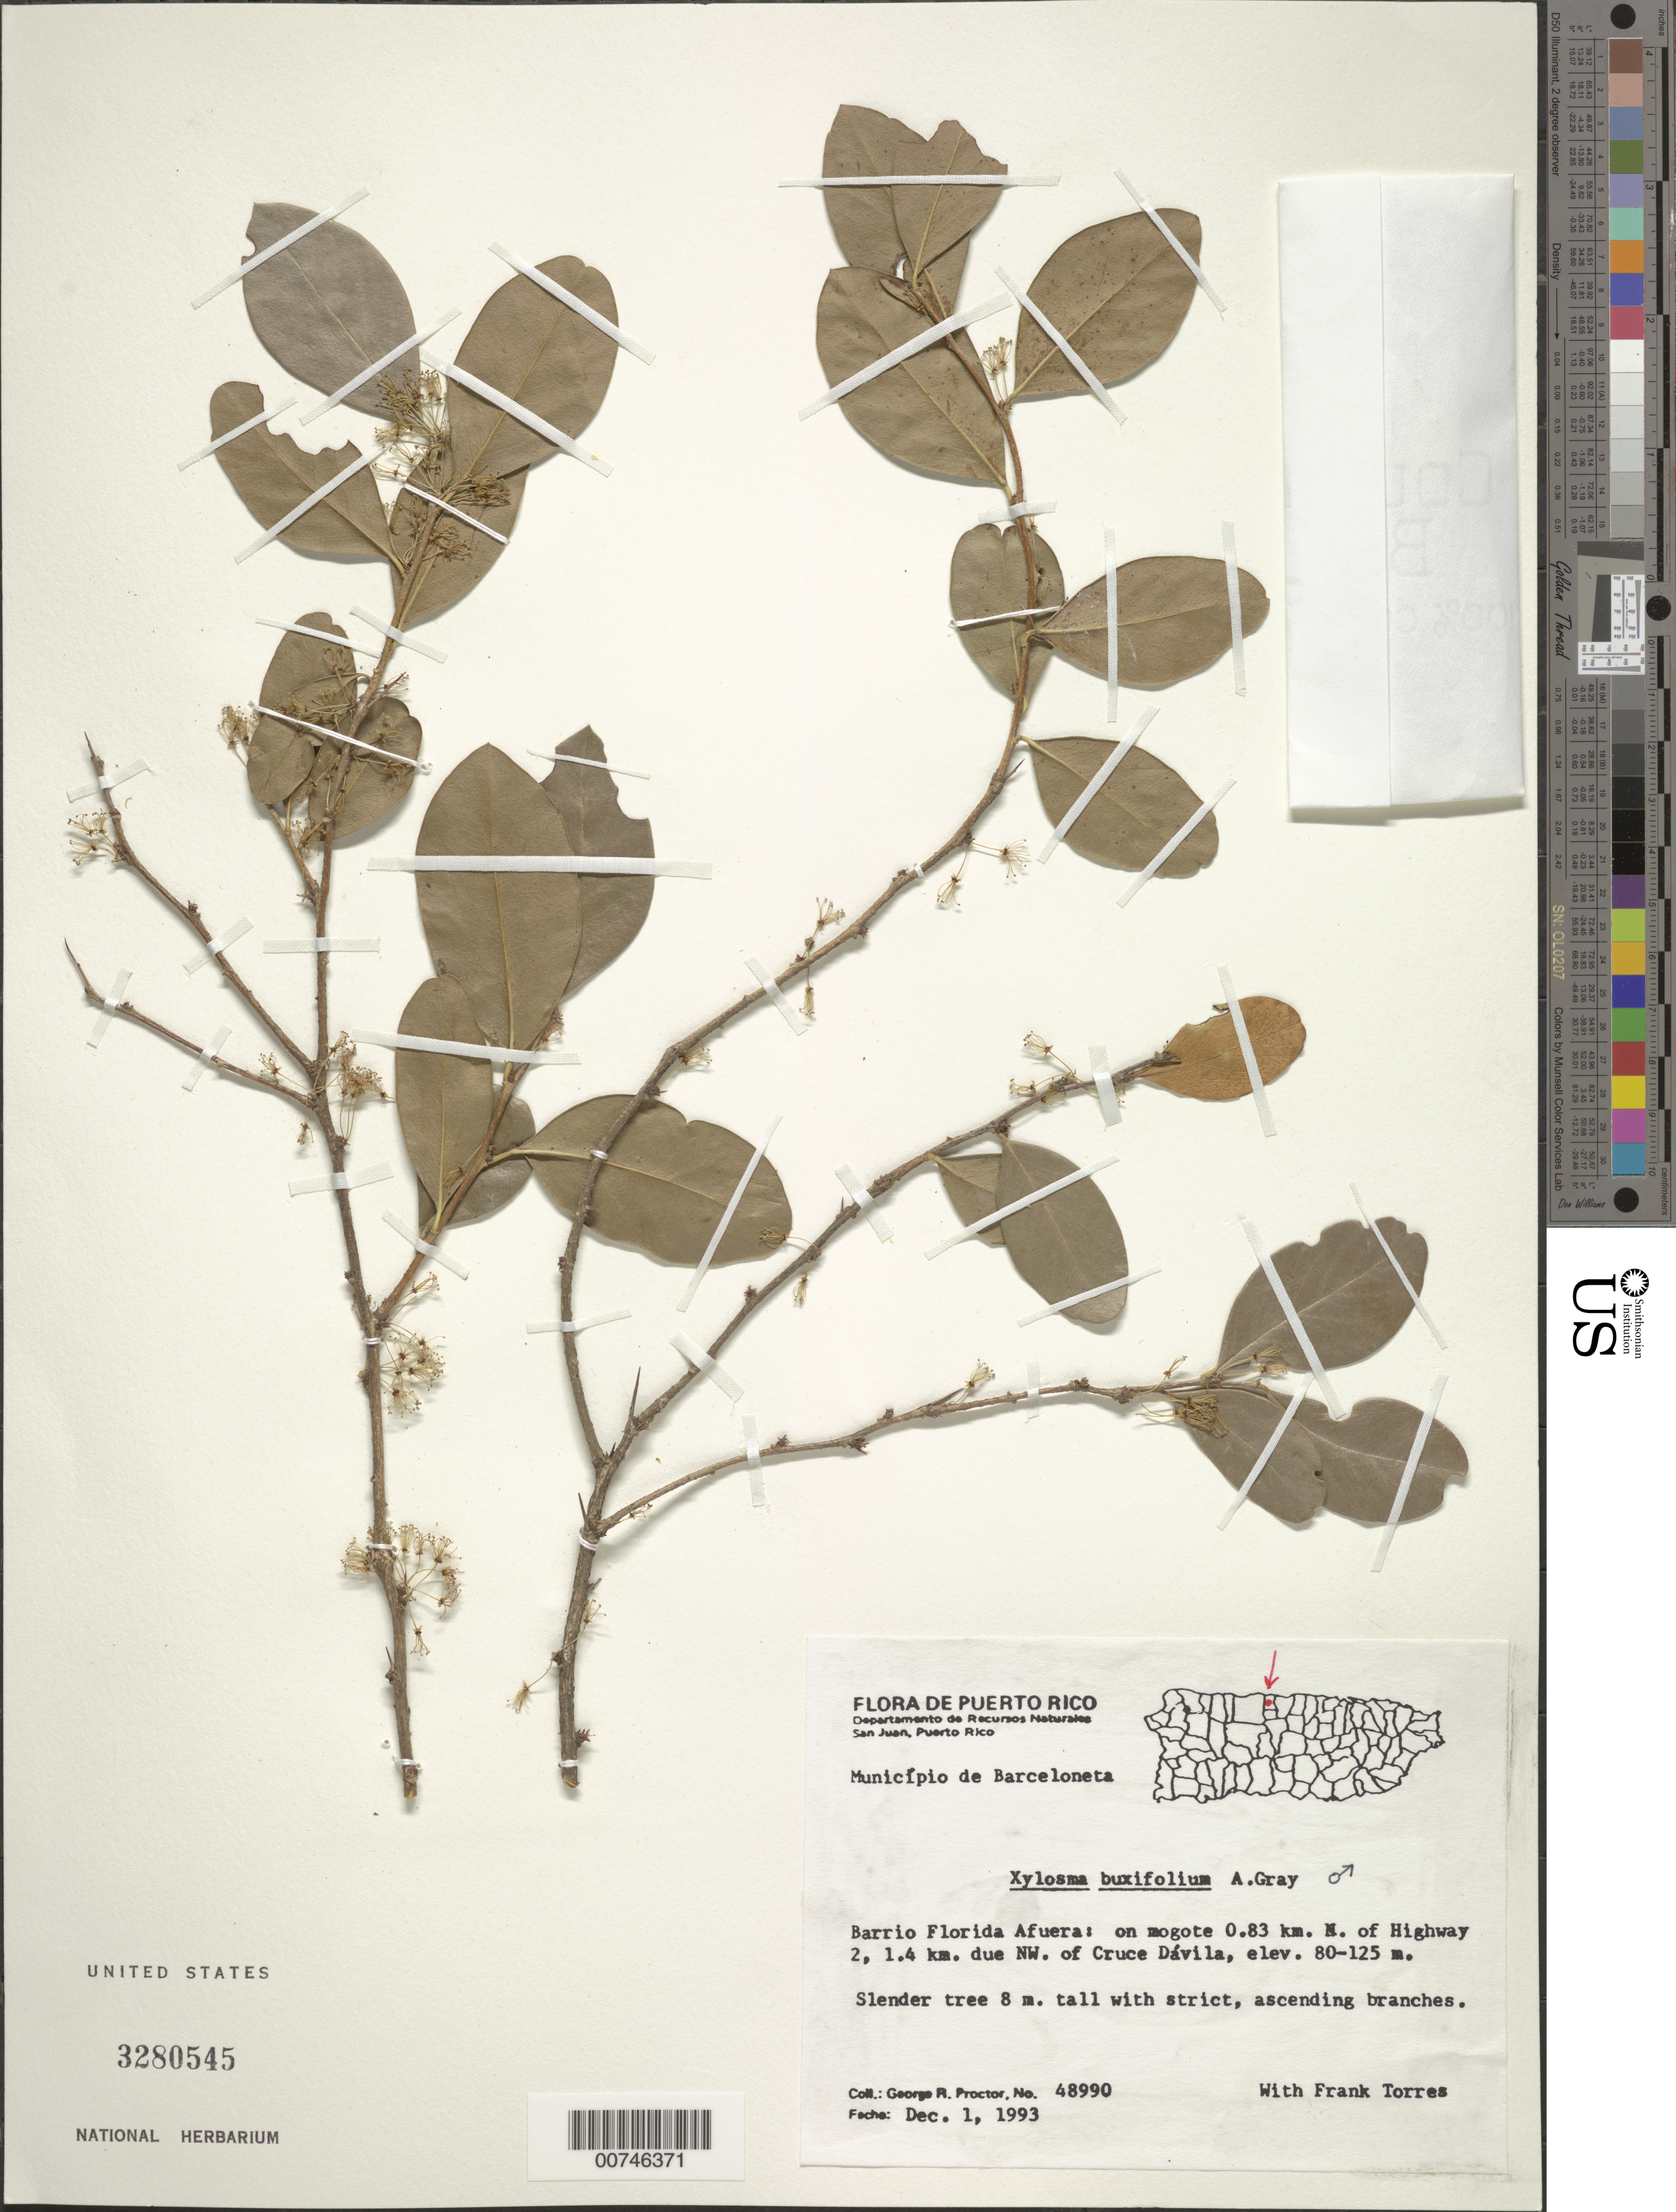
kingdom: Plantae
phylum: Tracheophyta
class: Magnoliopsida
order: Malpighiales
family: Salicaceae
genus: Xylosma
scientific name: Xylosma buxifolia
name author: A. Gray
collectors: G. R. Proctor & F. Torres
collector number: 48990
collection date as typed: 01 Dec 1993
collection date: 1993-12-01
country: Puerto Rico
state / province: Barceloneta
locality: Mun. Barceloneta. Barrio Florida Afuera: on mogote 0.83 km N of highway 2. 1.4 km due NW of Cruce Dávila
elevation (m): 80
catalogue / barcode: US 3280545